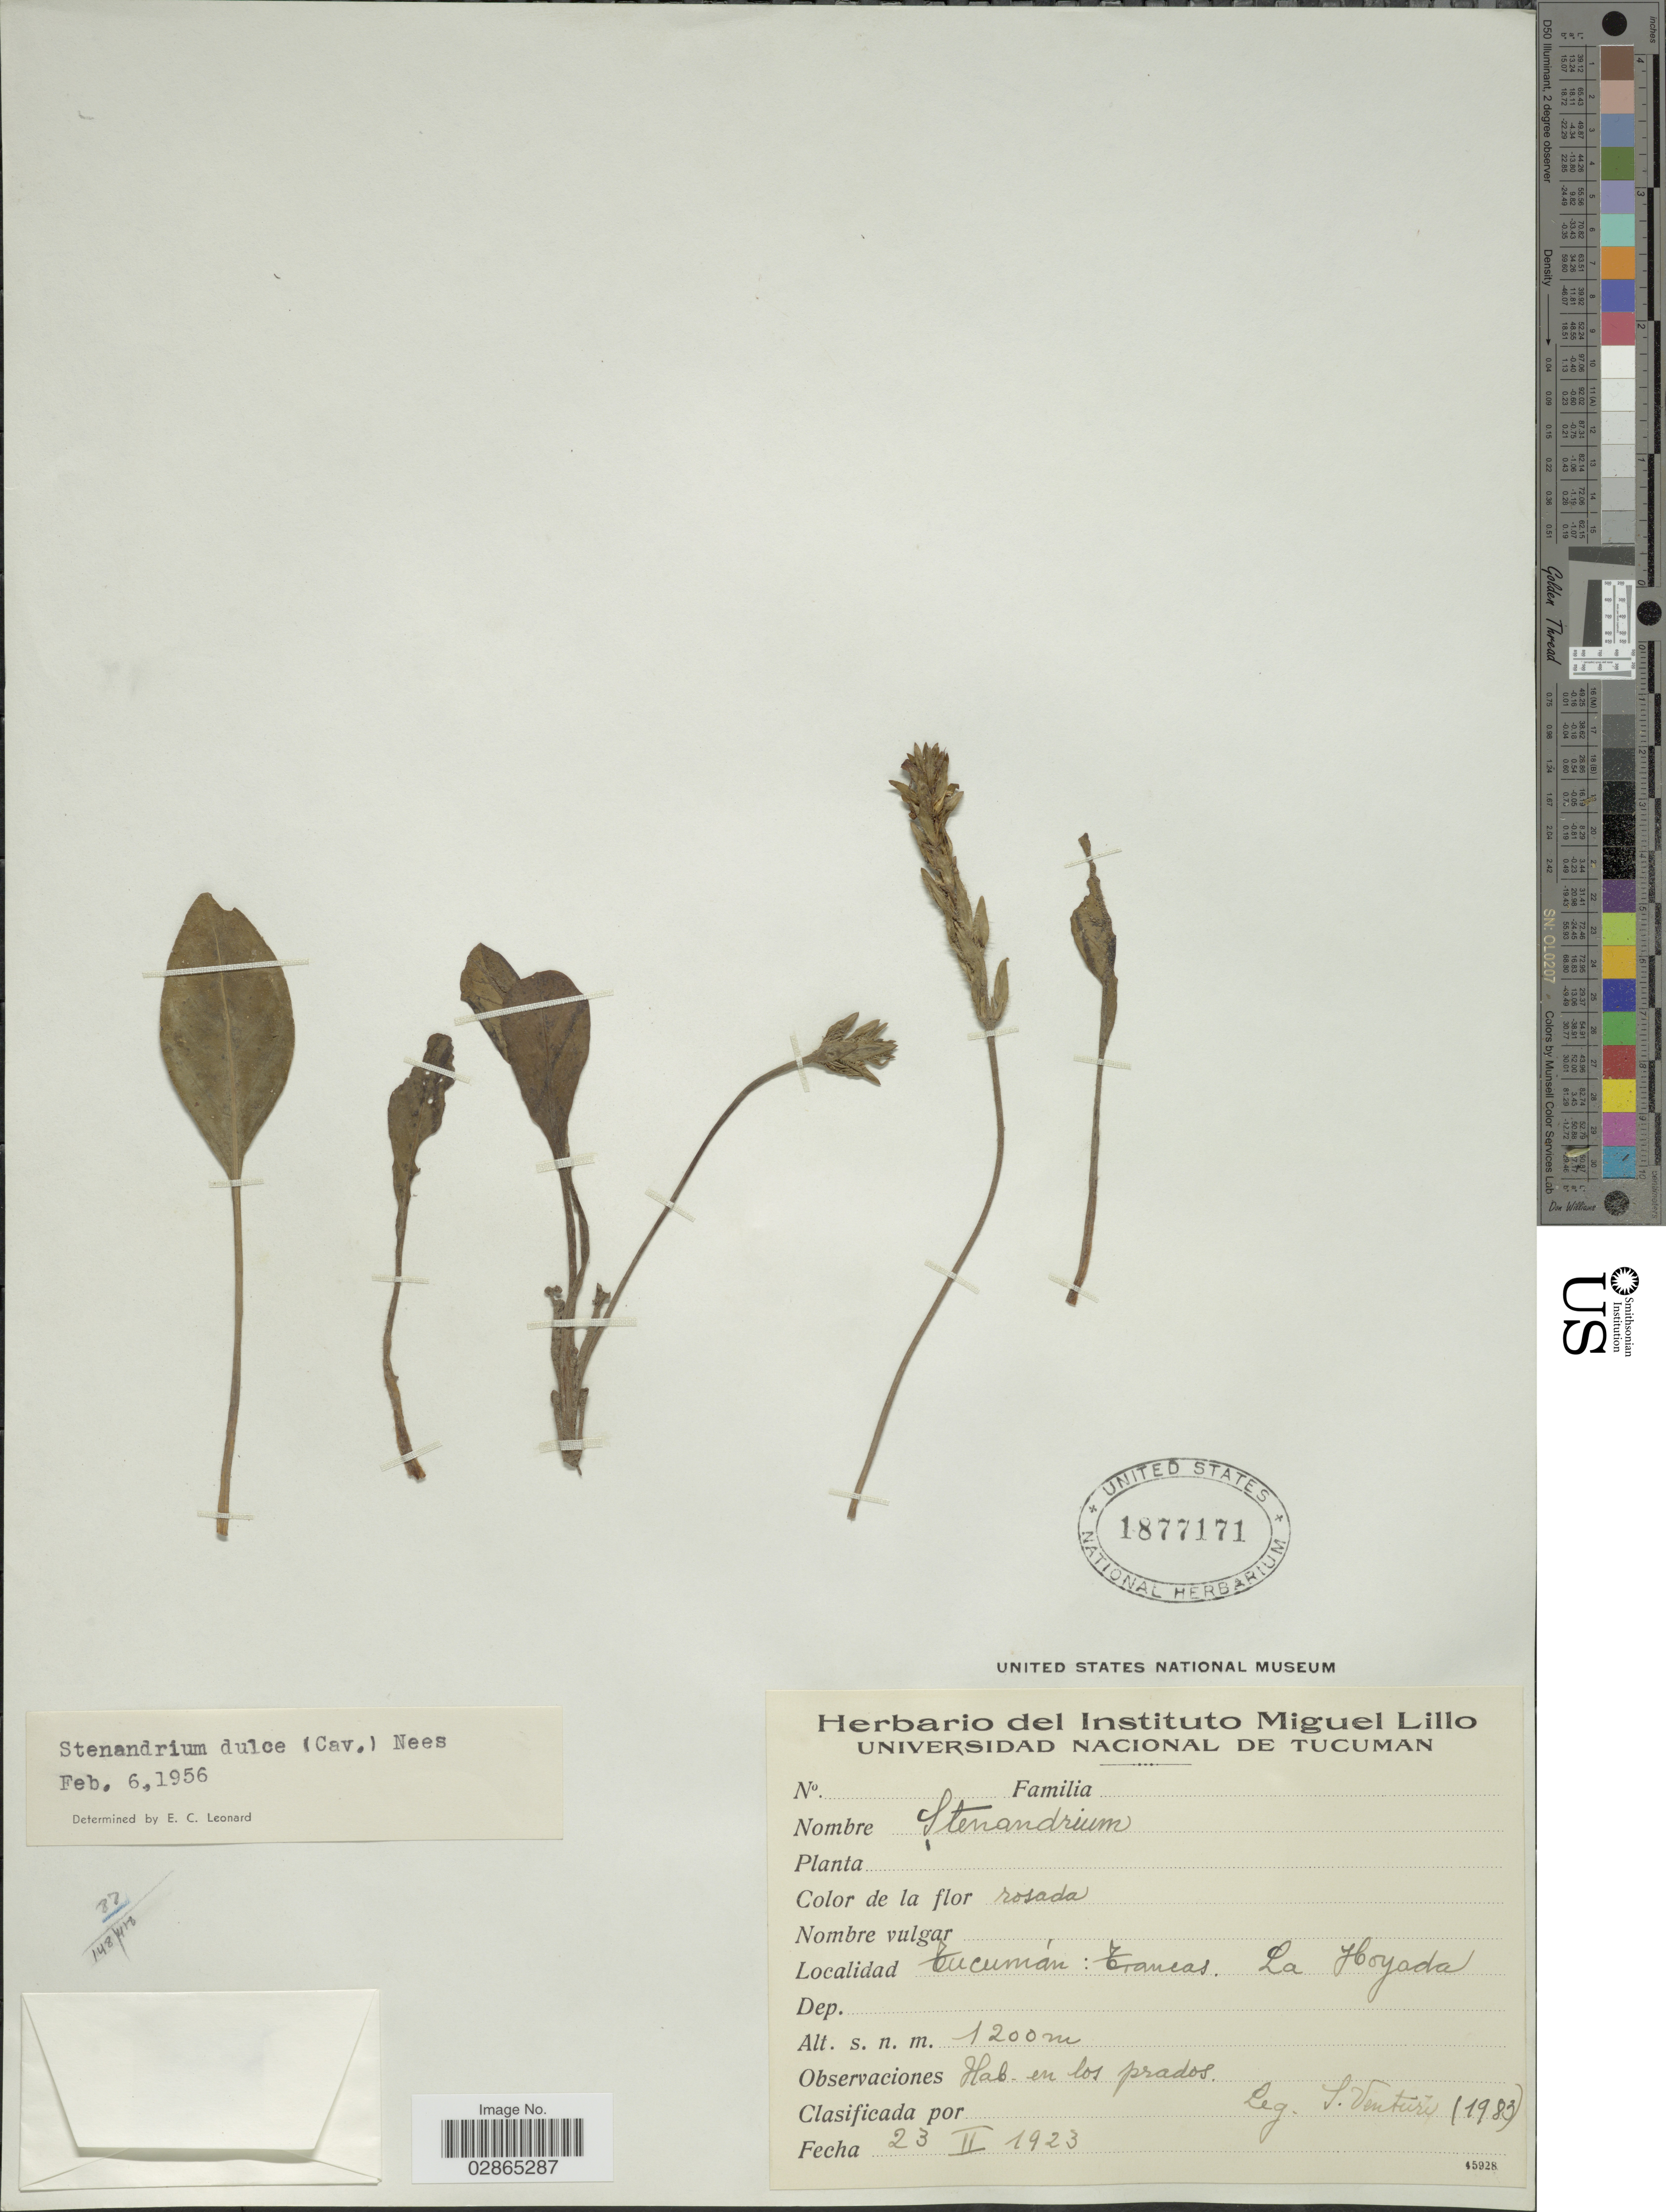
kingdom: Plantae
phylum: Tracheophyta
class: Magnoliopsida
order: Lamiales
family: Acanthaceae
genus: Stenandrium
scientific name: Stenandrium dulce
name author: (Cav.) Nees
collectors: S. Venturi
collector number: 1983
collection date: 1923-02-23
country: Argentina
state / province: Tucuman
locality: Trancas. La Hoyada.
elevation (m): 1200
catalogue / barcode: US 1877171